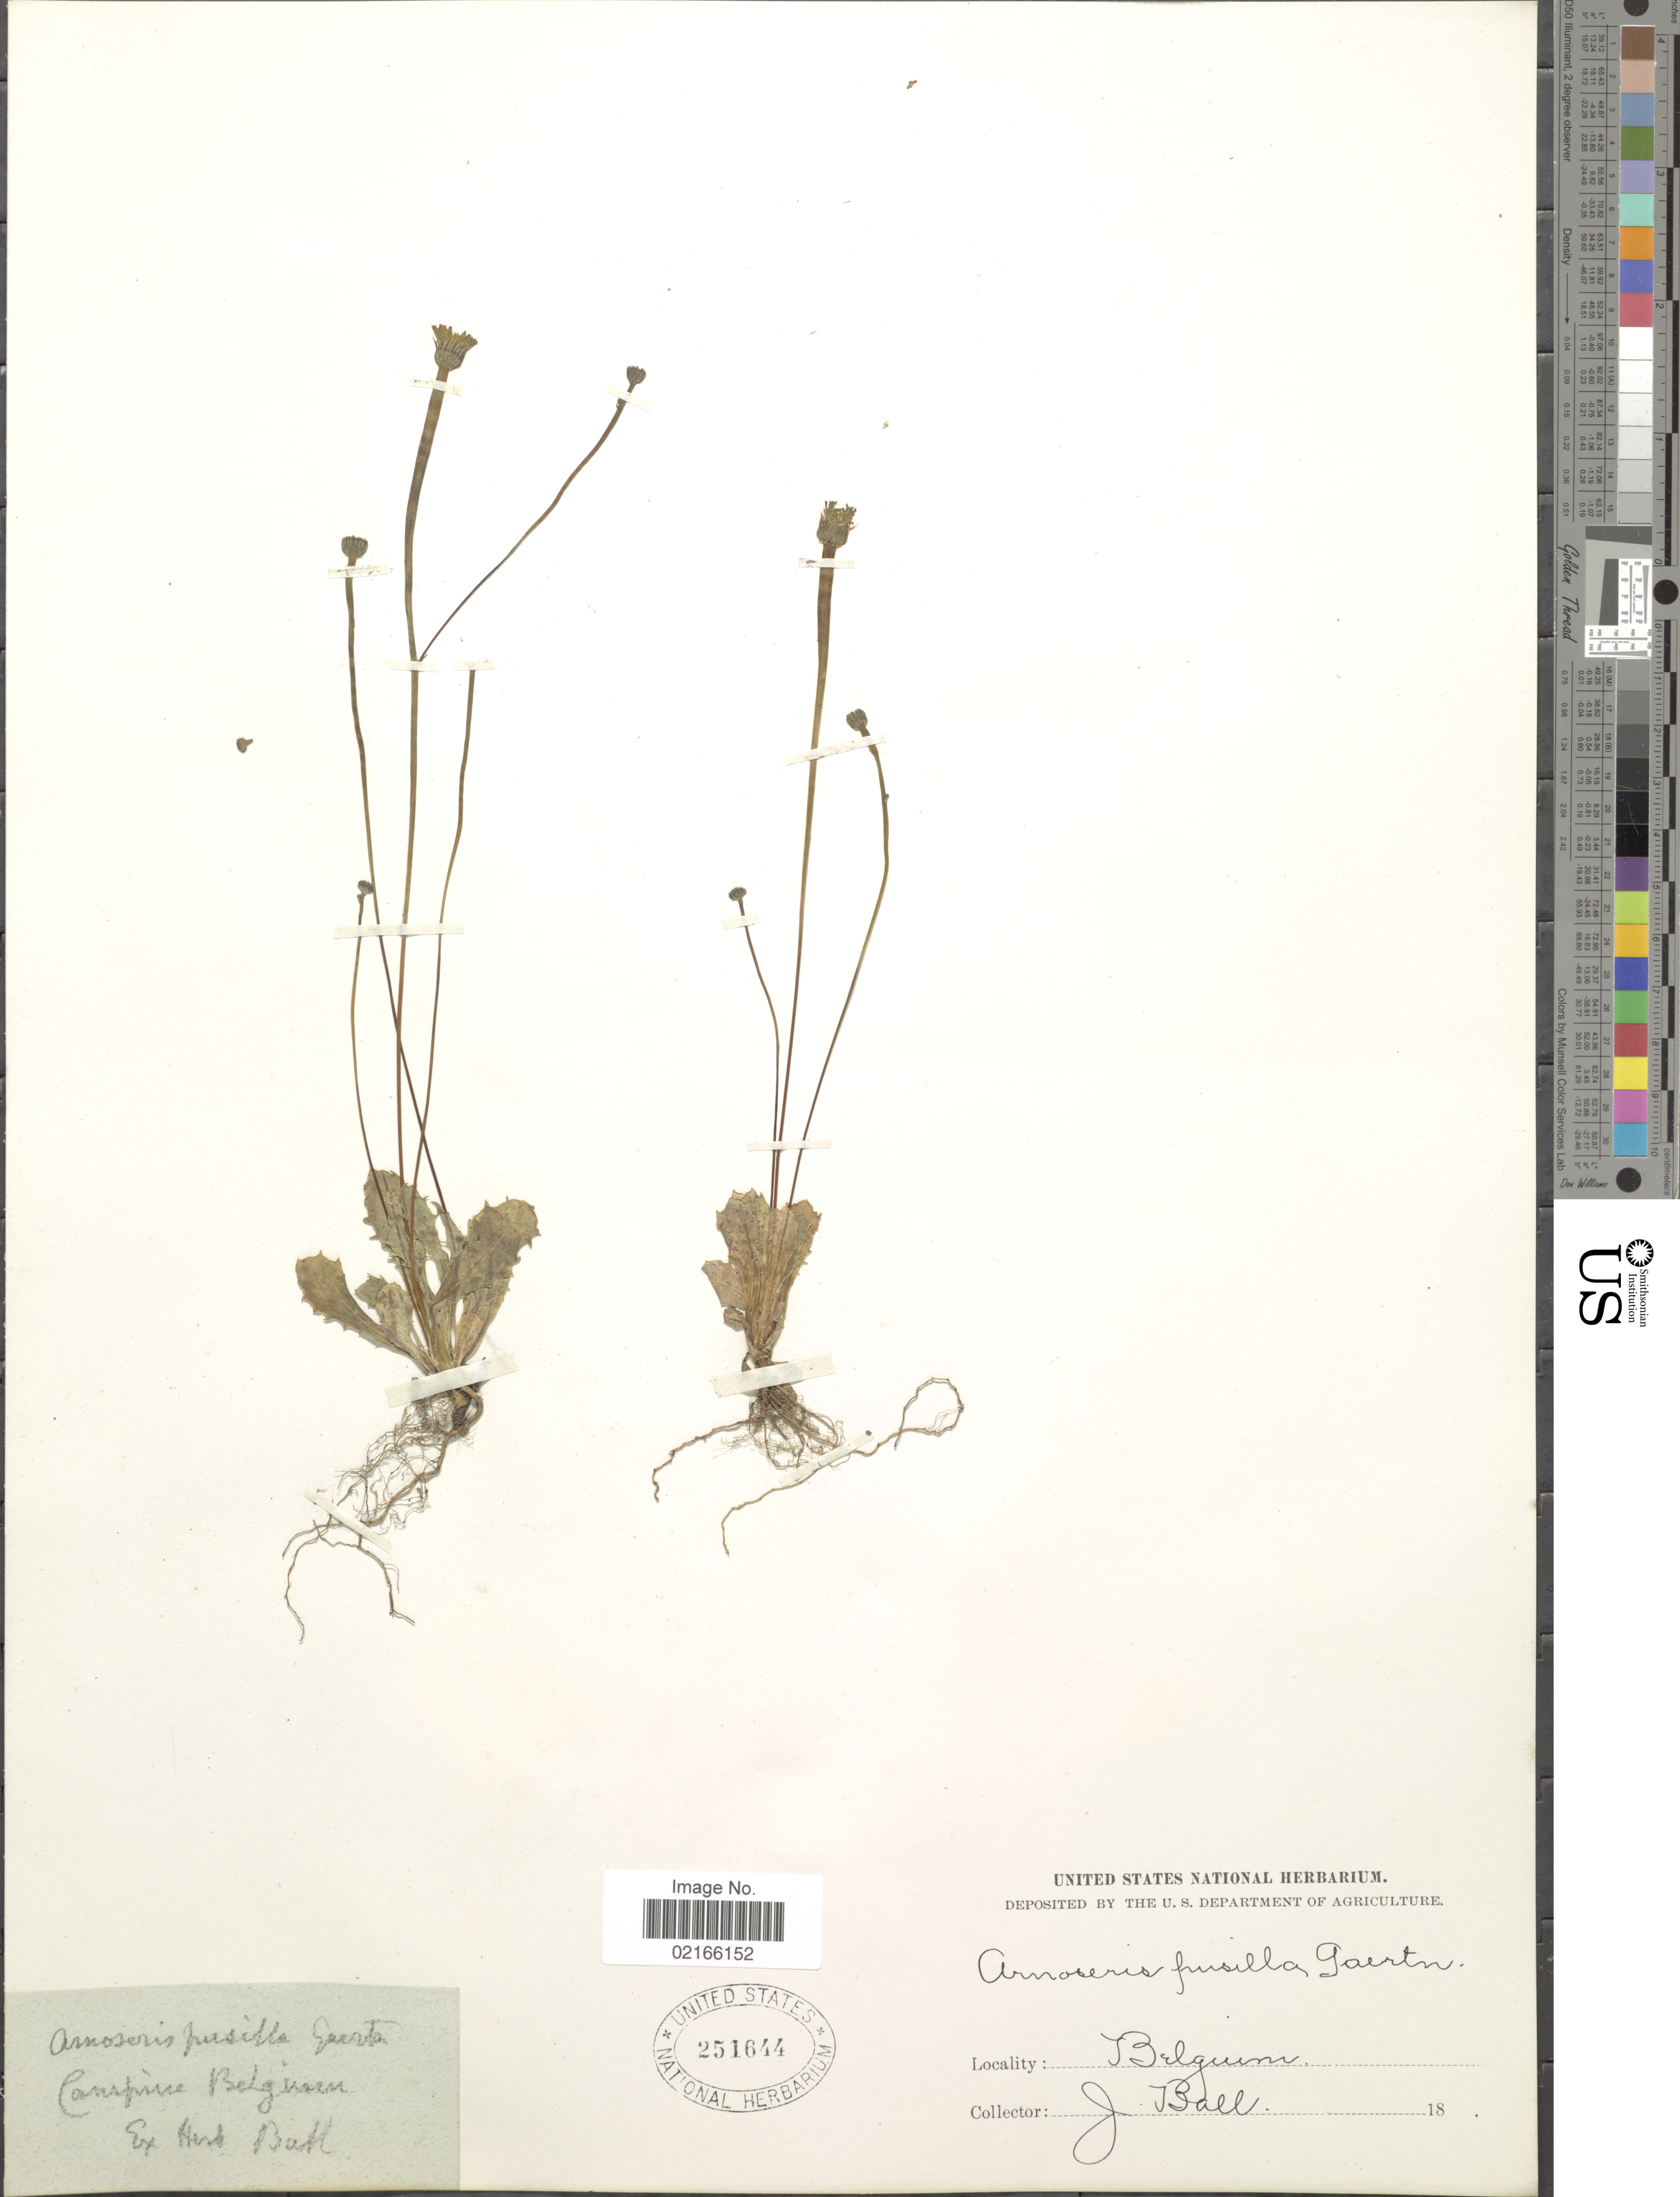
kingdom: Plantae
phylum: Tracheophyta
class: Magnoliopsida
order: Asterales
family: Asteraceae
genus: Arnoseris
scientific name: Arnoseris minima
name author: (L.) Schweigg. & Körte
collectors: J. Ball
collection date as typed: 18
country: Belgium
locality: Campine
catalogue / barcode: US 251644